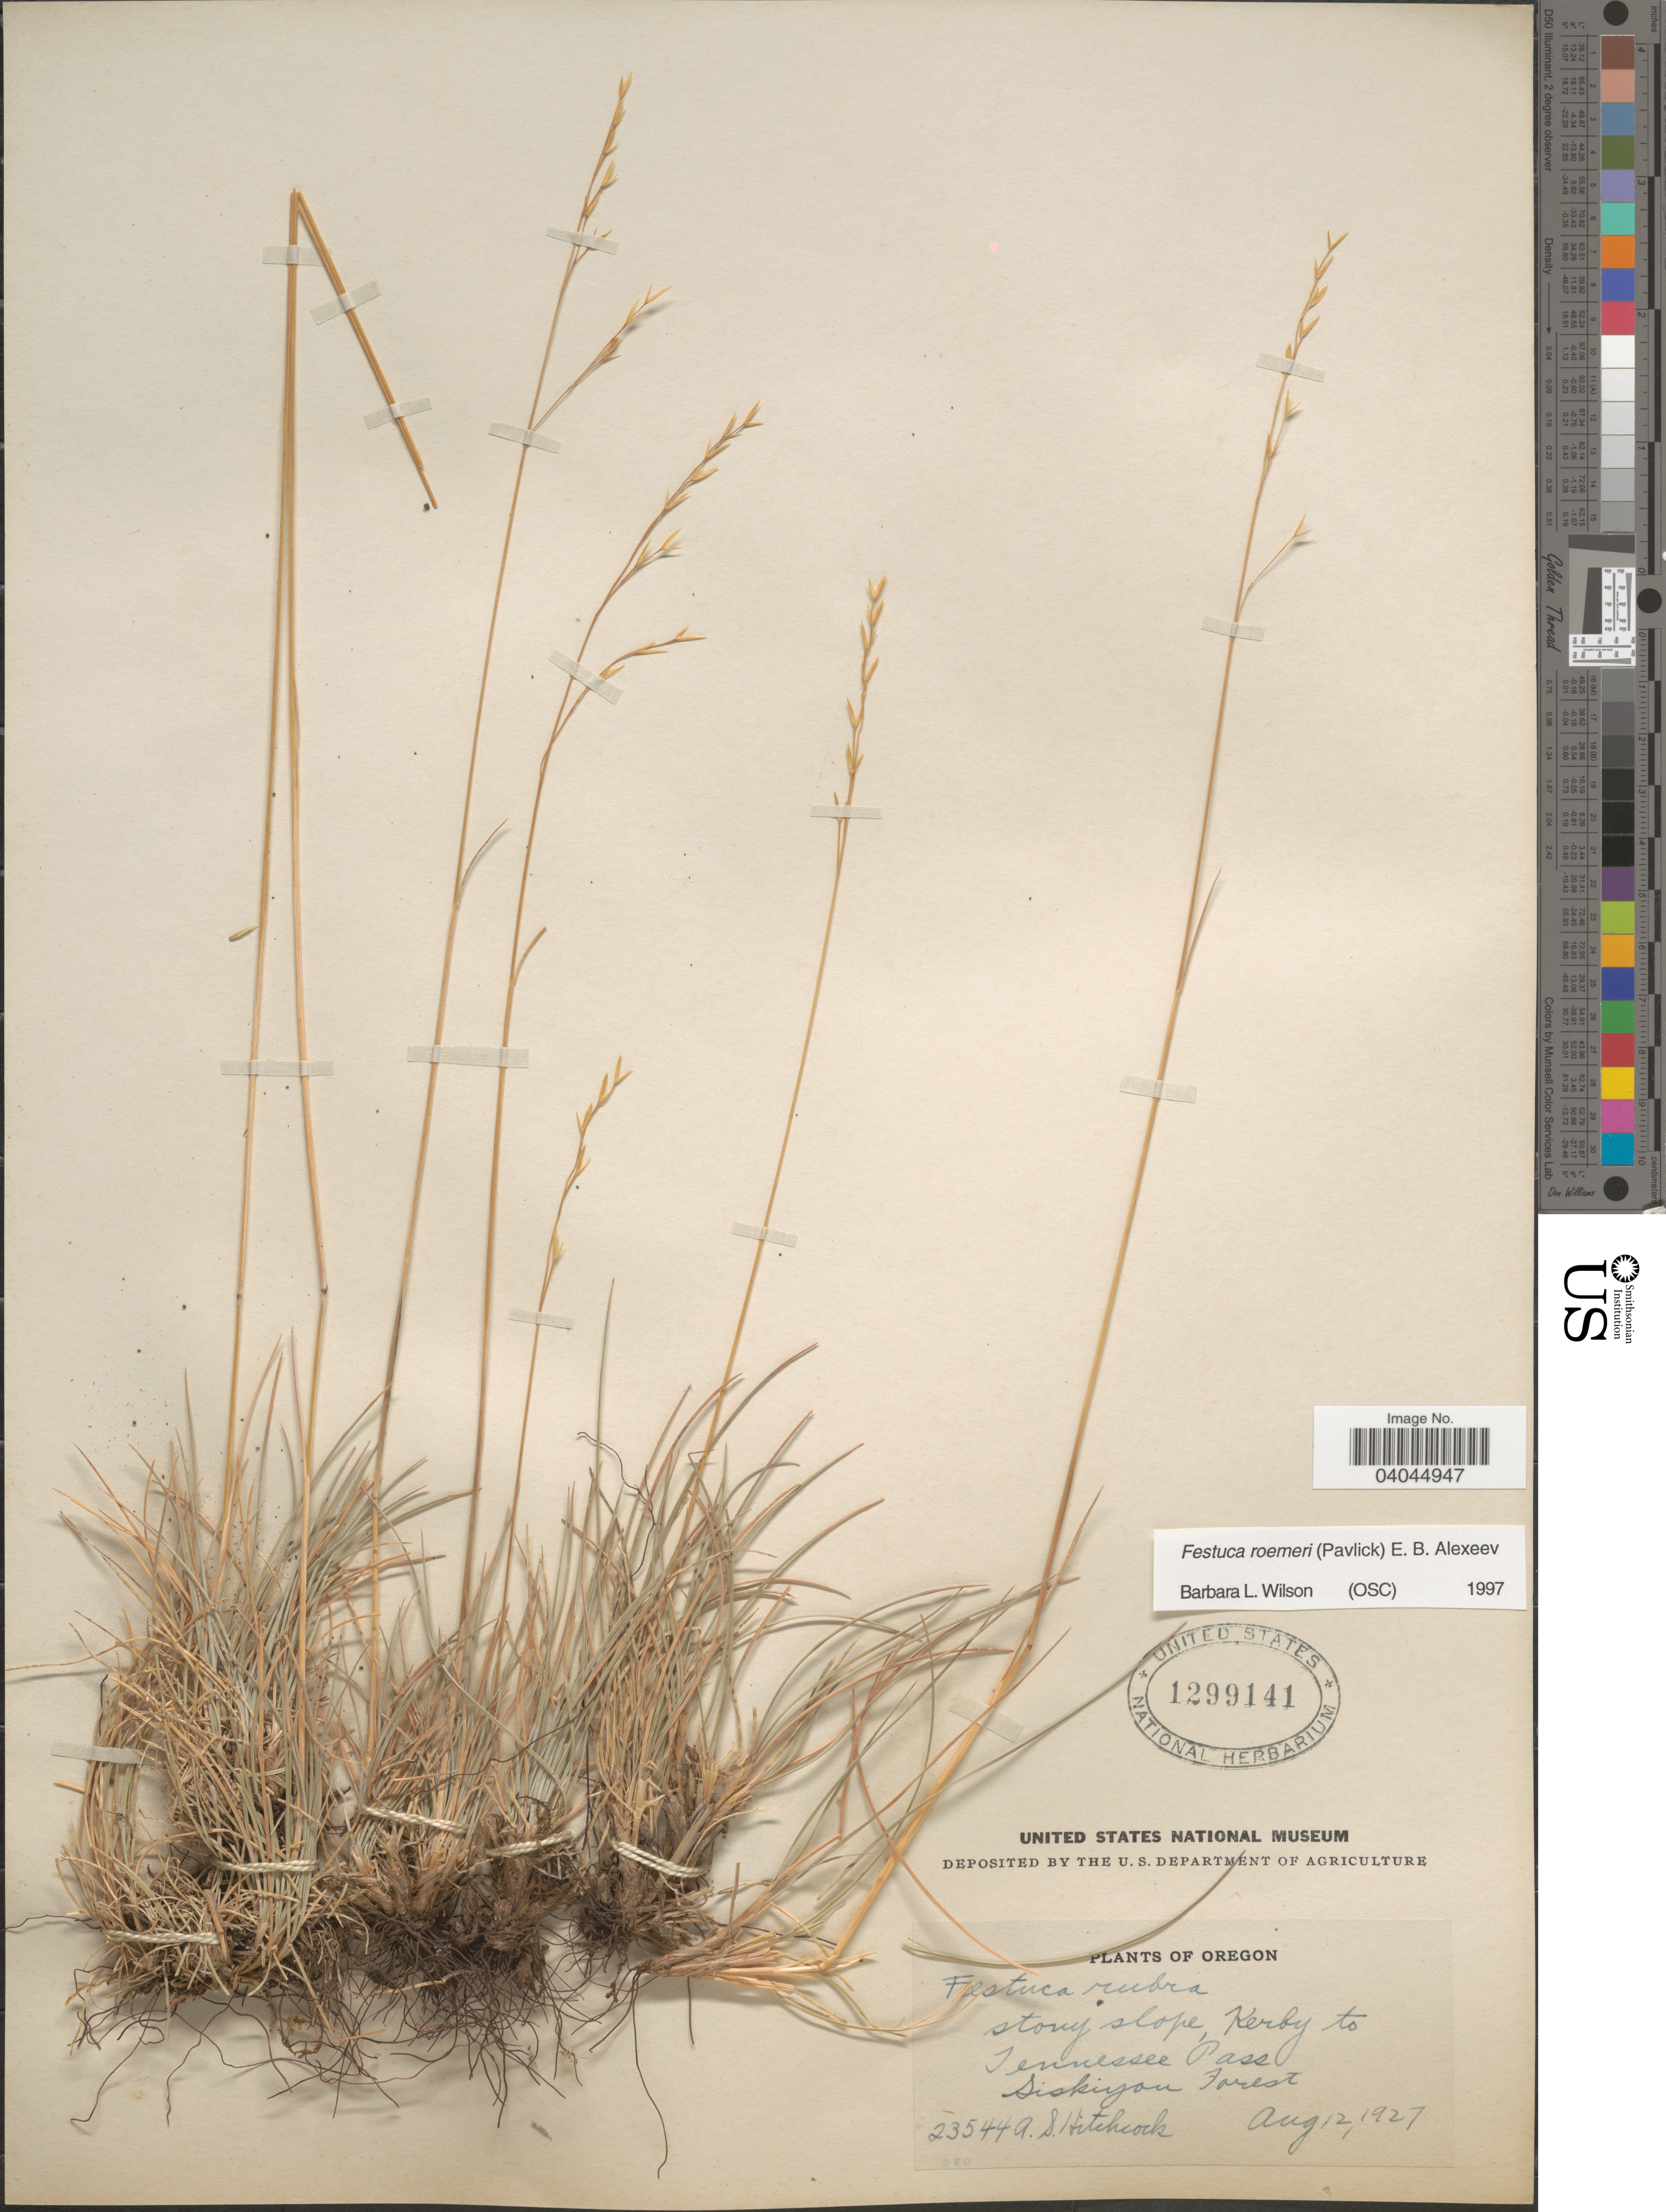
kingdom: Plantae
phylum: Tracheophyta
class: Liliopsida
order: Poales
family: Poaceae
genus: Festuca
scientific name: Festuca roemeri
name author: (Pavlick) E.B. Alexeev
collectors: A. S. Hitchcock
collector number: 23544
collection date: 1927-08-12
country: United States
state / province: Oregon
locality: Kerby to Tennessee Pass. Siskiyou Forest.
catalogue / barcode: US 1299141